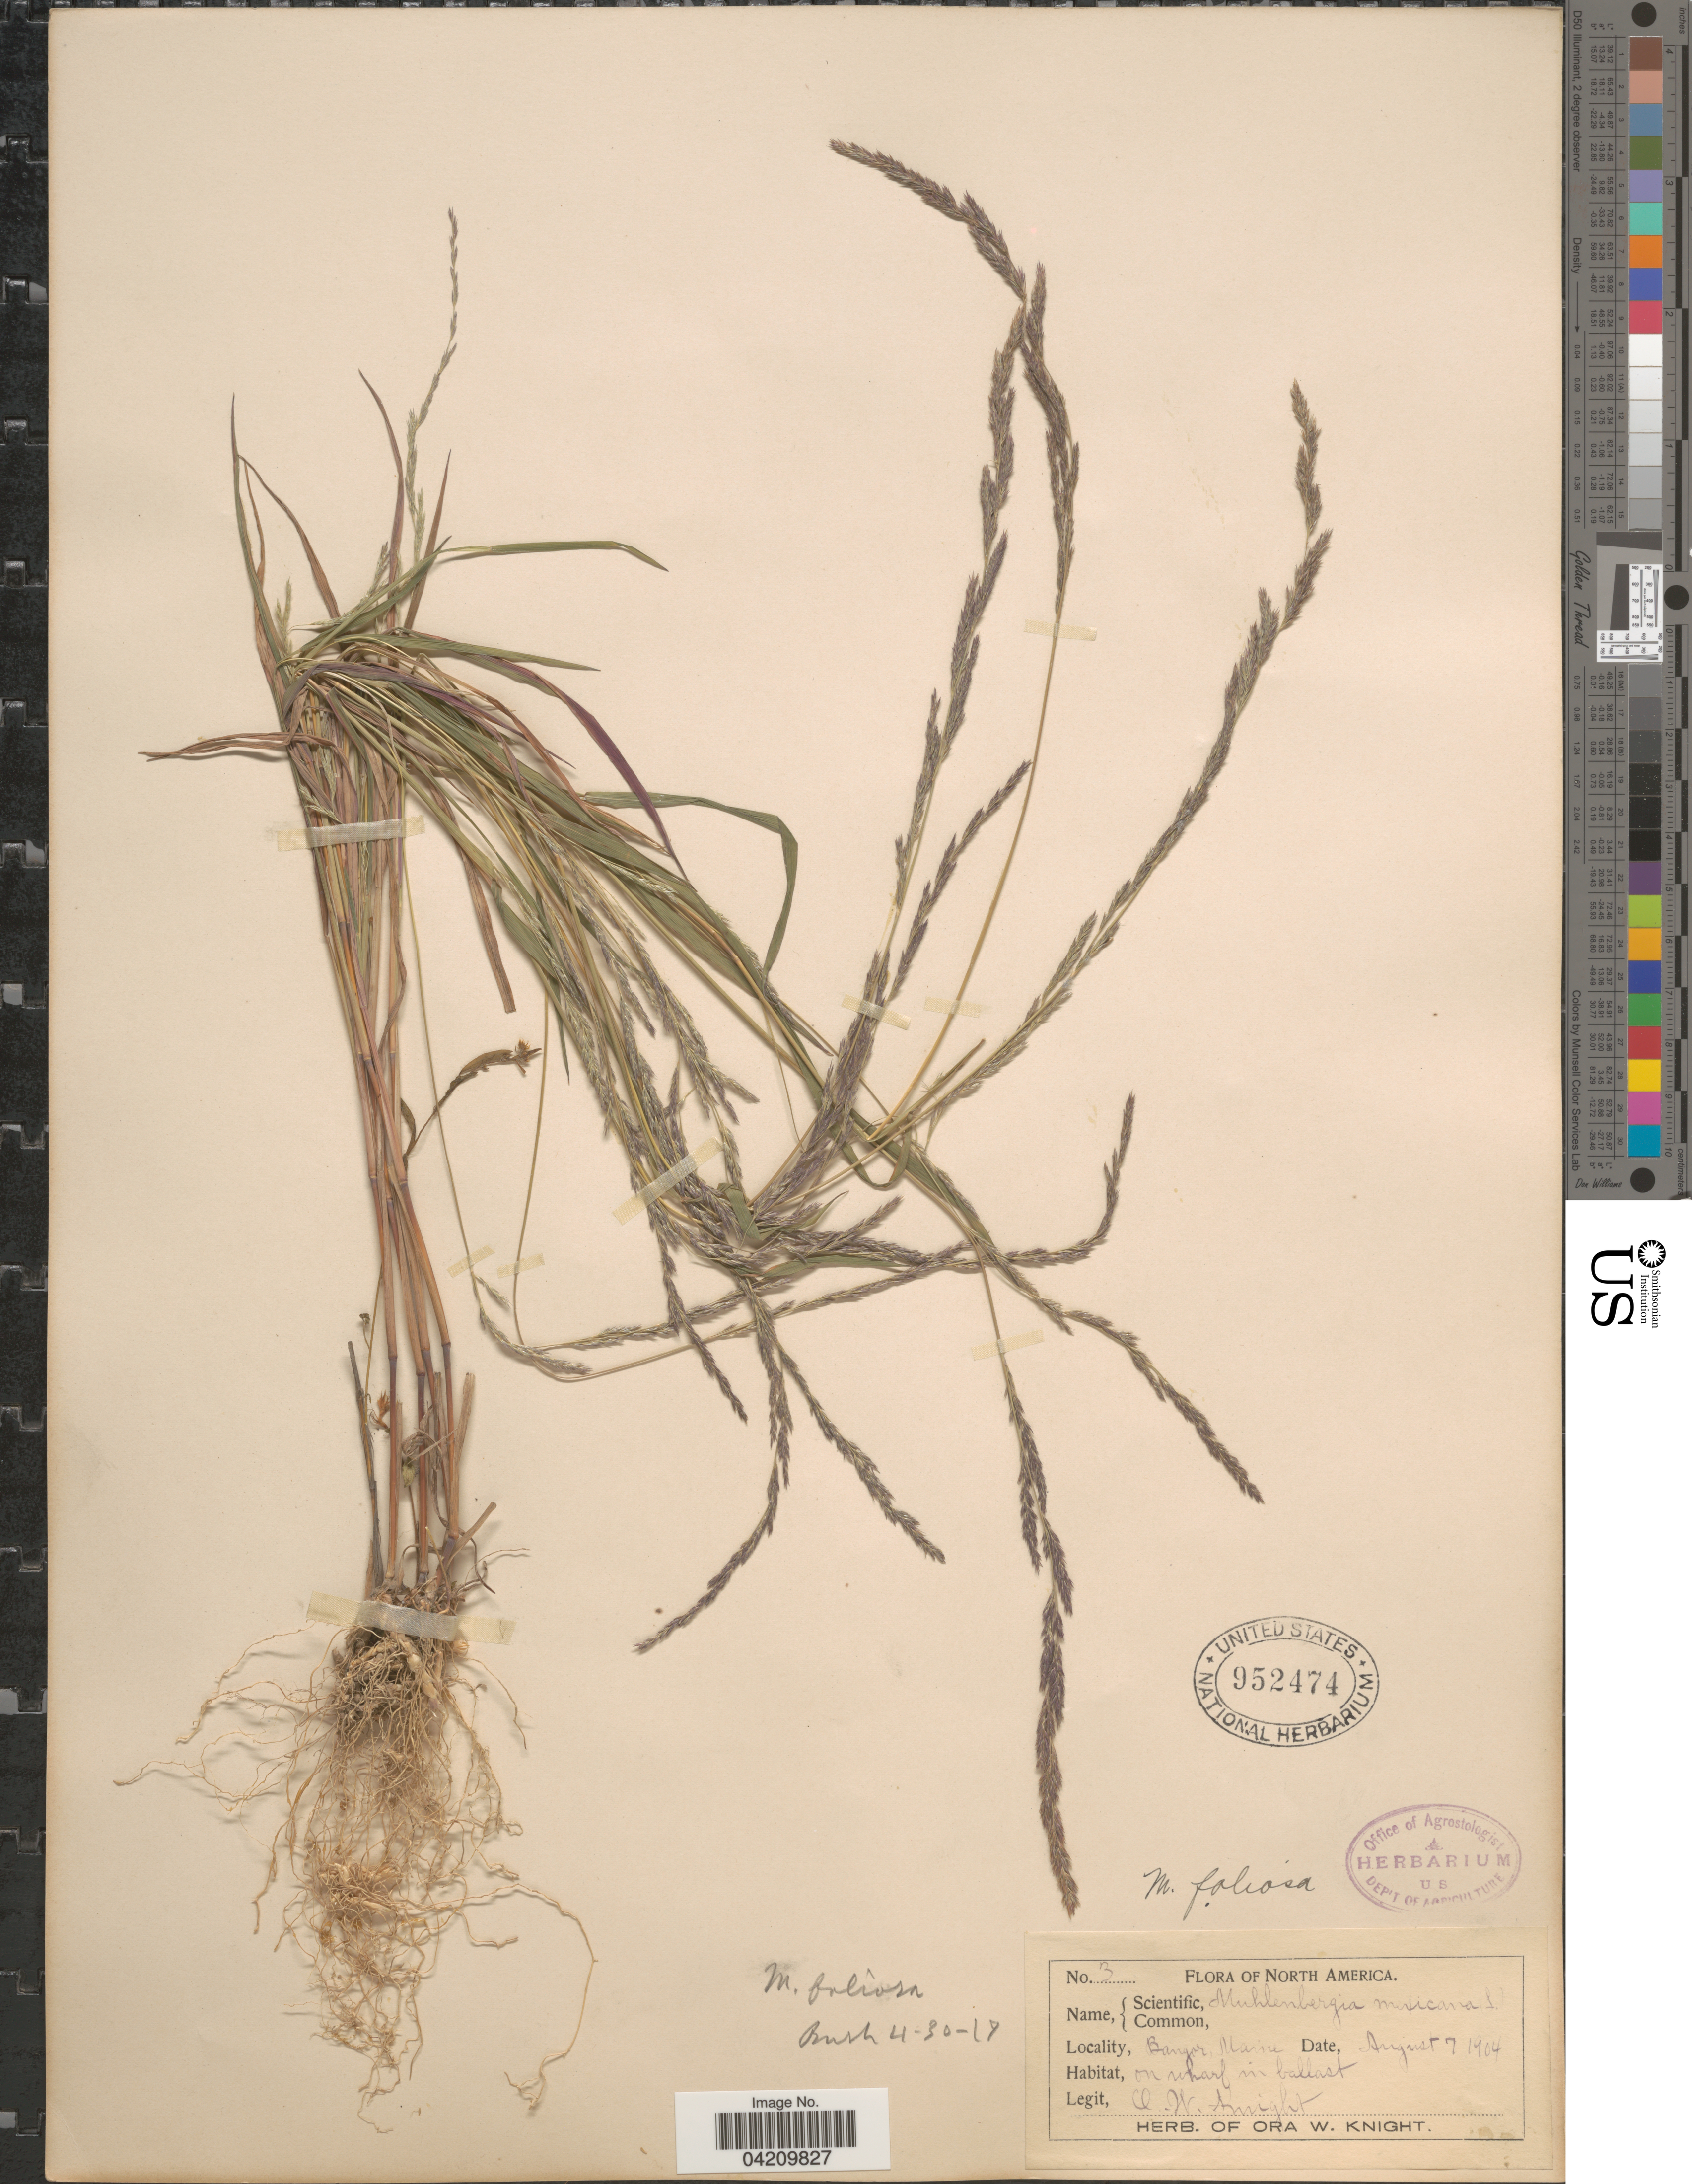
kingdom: Plantae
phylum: Tracheophyta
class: Liliopsida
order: Poales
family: Poaceae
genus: Muhlenbergia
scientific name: Muhlenbergia mexicana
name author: (L.) Trin.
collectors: O. Knight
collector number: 3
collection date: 1904-08-07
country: United States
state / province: Maine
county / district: Penobscot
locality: Bangor.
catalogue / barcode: US 952474